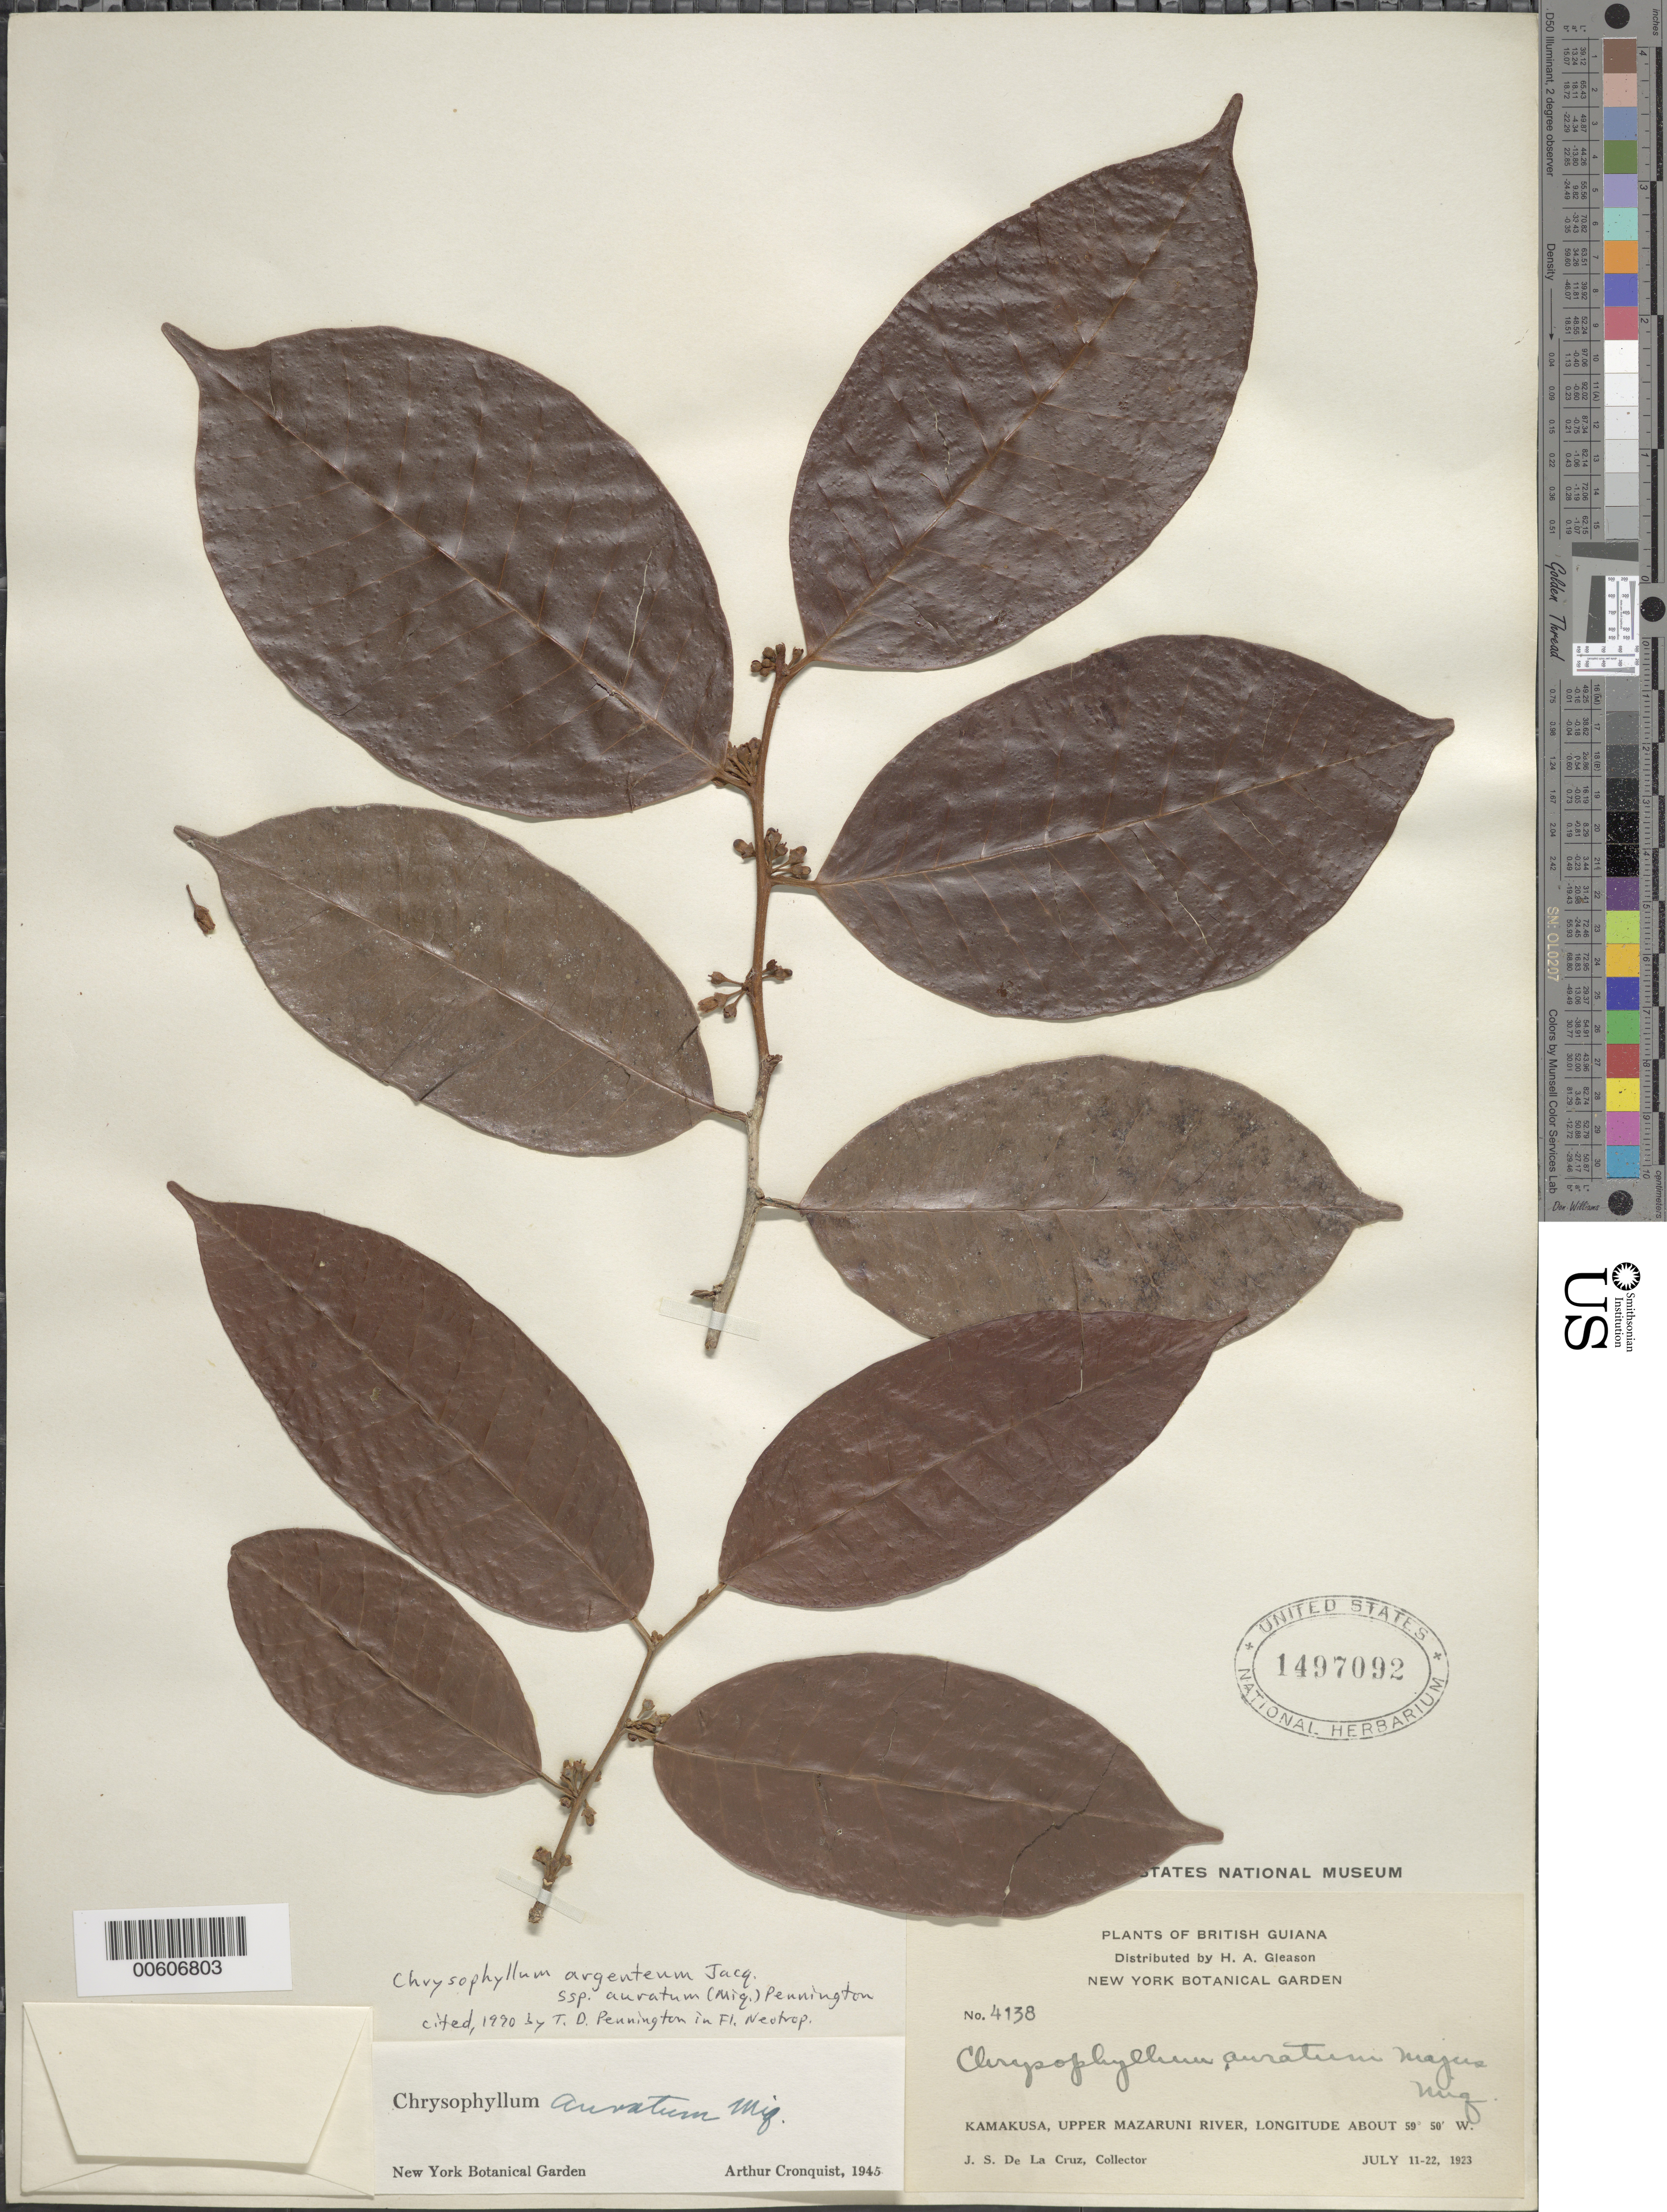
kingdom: Plantae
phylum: Tracheophyta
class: Magnoliopsida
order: Ericales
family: Sapotaceae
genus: Chrysophyllum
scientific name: Chrysophyllum argenteum subsp. auratum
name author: (Miq.) T.D. Penn.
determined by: Pennington, T. D., (K)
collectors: J. S. de la Cruz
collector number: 4138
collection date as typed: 11-Jul-23 to 22-Jul-23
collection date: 1923-07-11/1923-07-22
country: Guyana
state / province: Cuyuni-Mazaruni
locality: Kamakusa, Upper Mazaruni R.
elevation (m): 100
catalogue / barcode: US 1497092